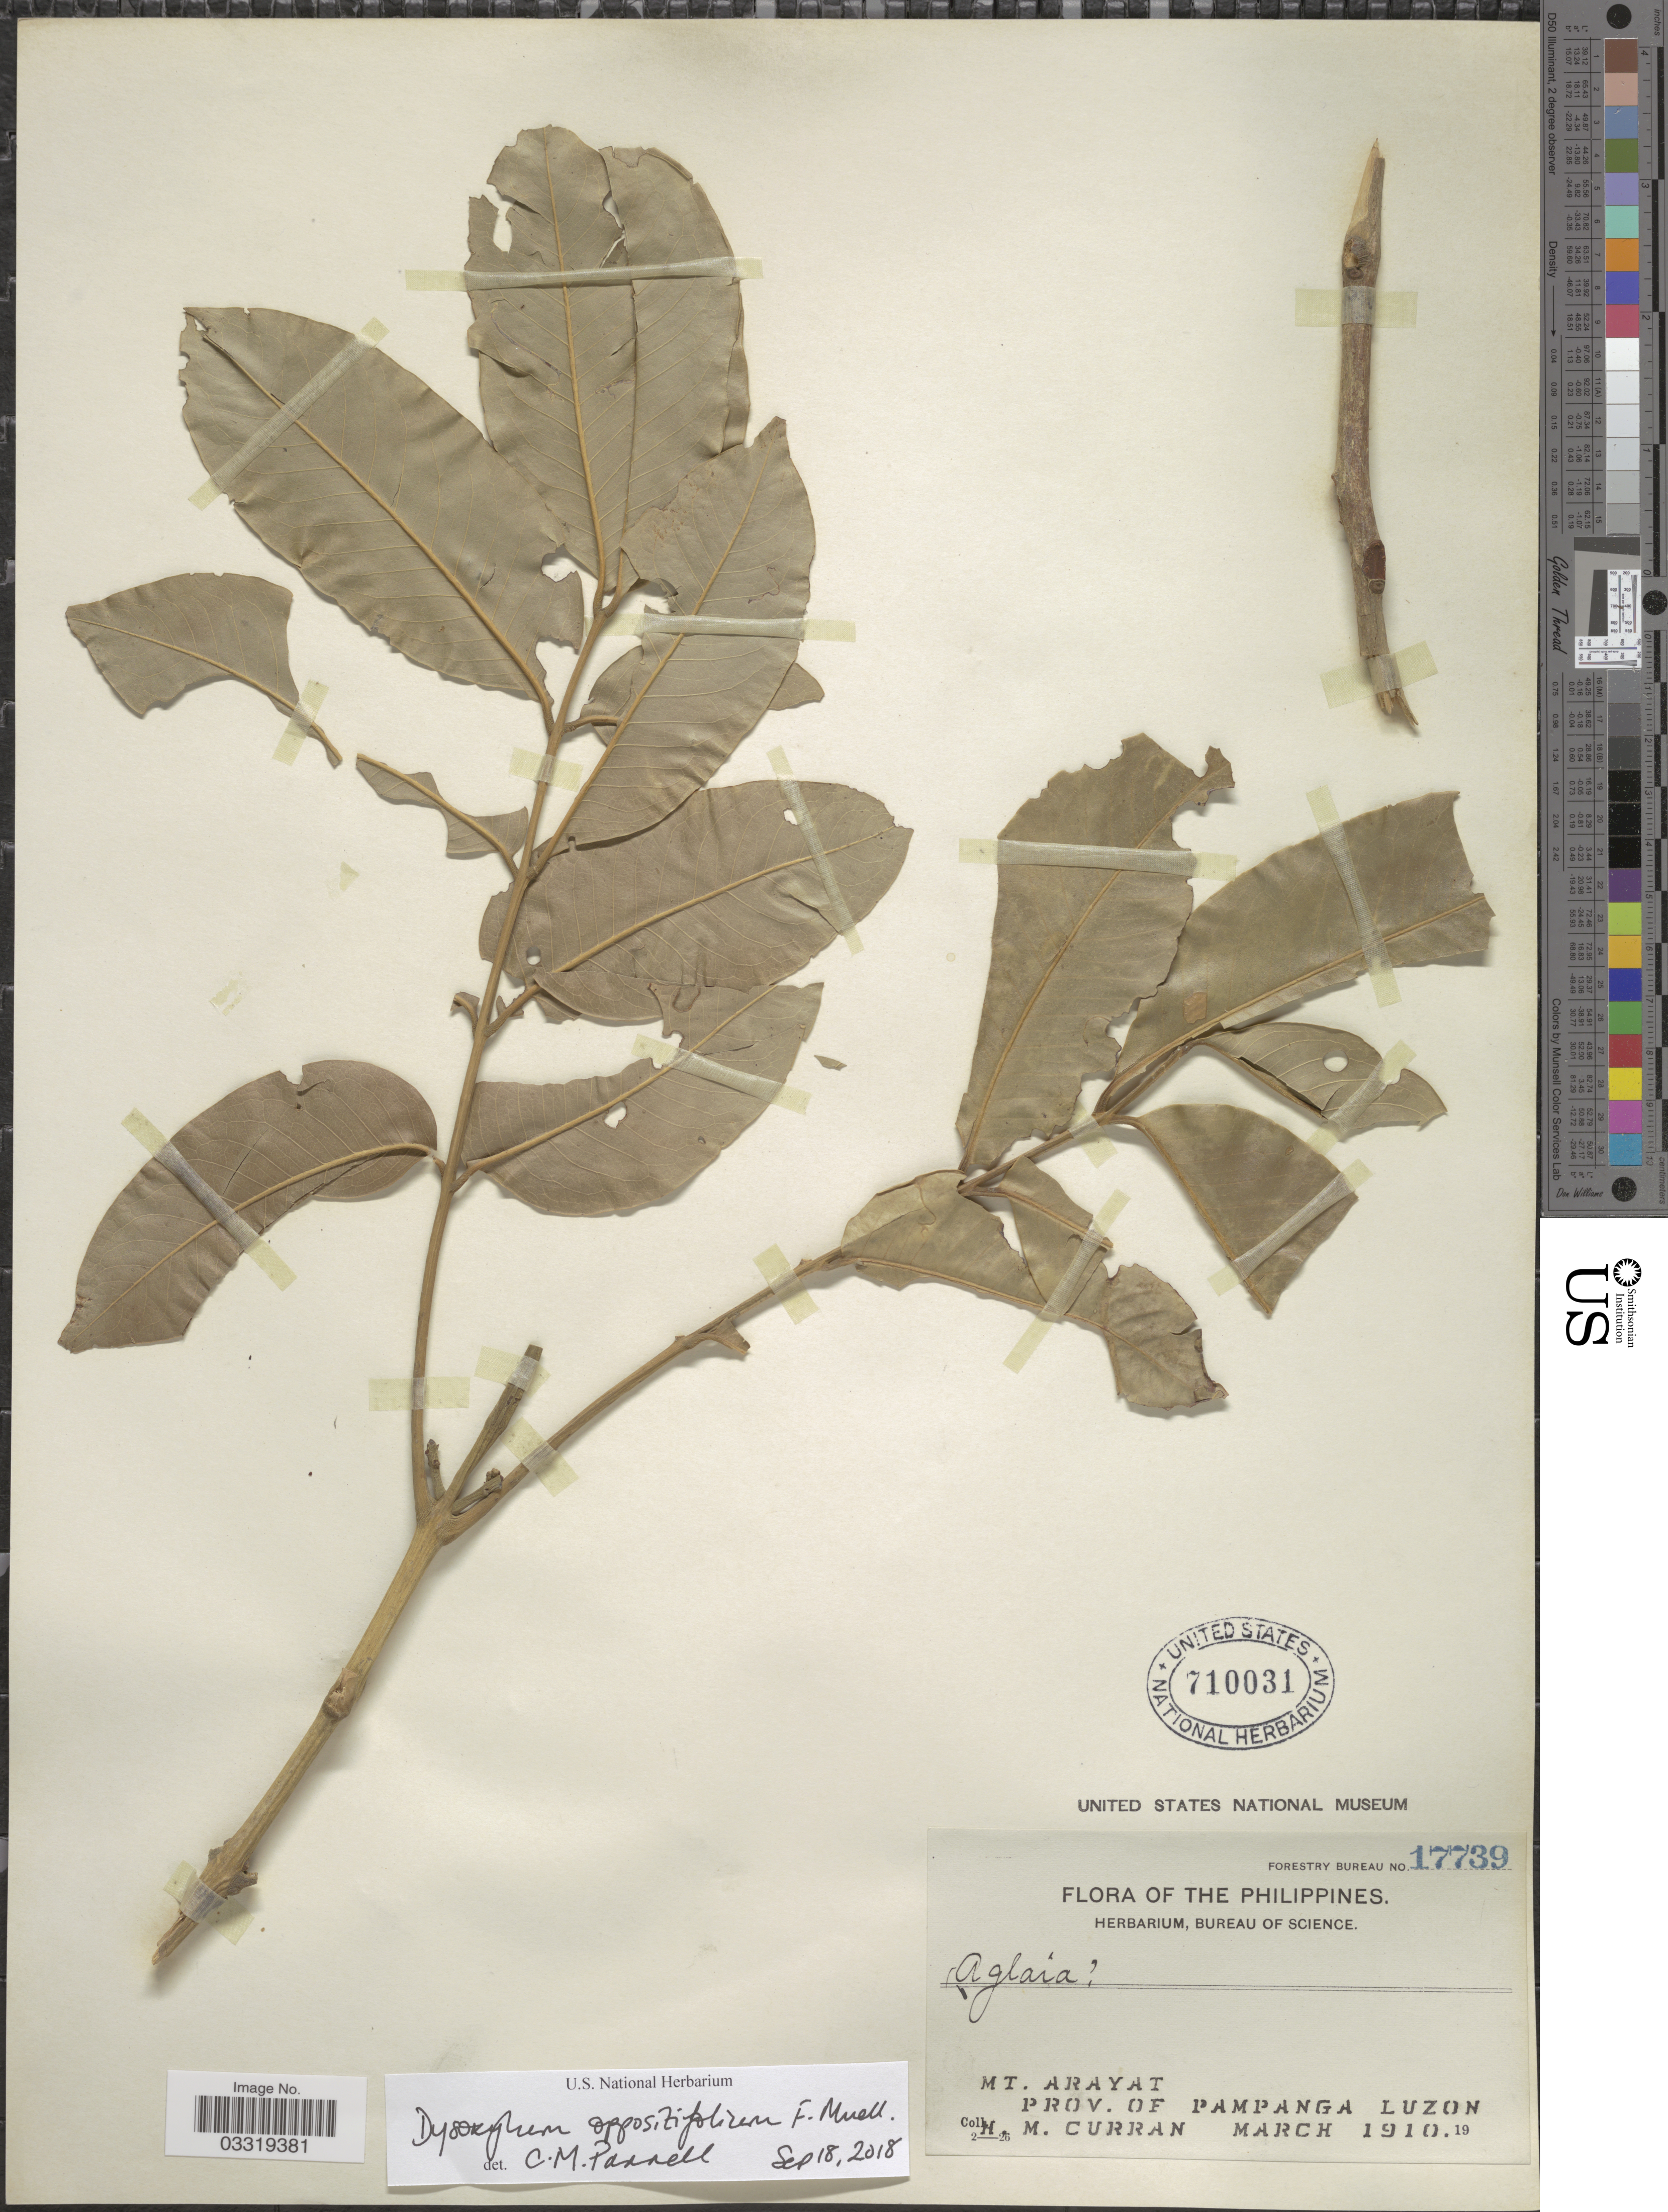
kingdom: Plantae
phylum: Tracheophyta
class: Magnoliopsida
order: Sapindales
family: Meliaceae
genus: Dysoxylum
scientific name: Dysoxylum oppositifolium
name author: F. Muell.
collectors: H. M. Curran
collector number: Forestry Bureau 17739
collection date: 1910-03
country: Philippines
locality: Mt. Arayat, Prov. of Pampanga Luzon.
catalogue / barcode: US 710031